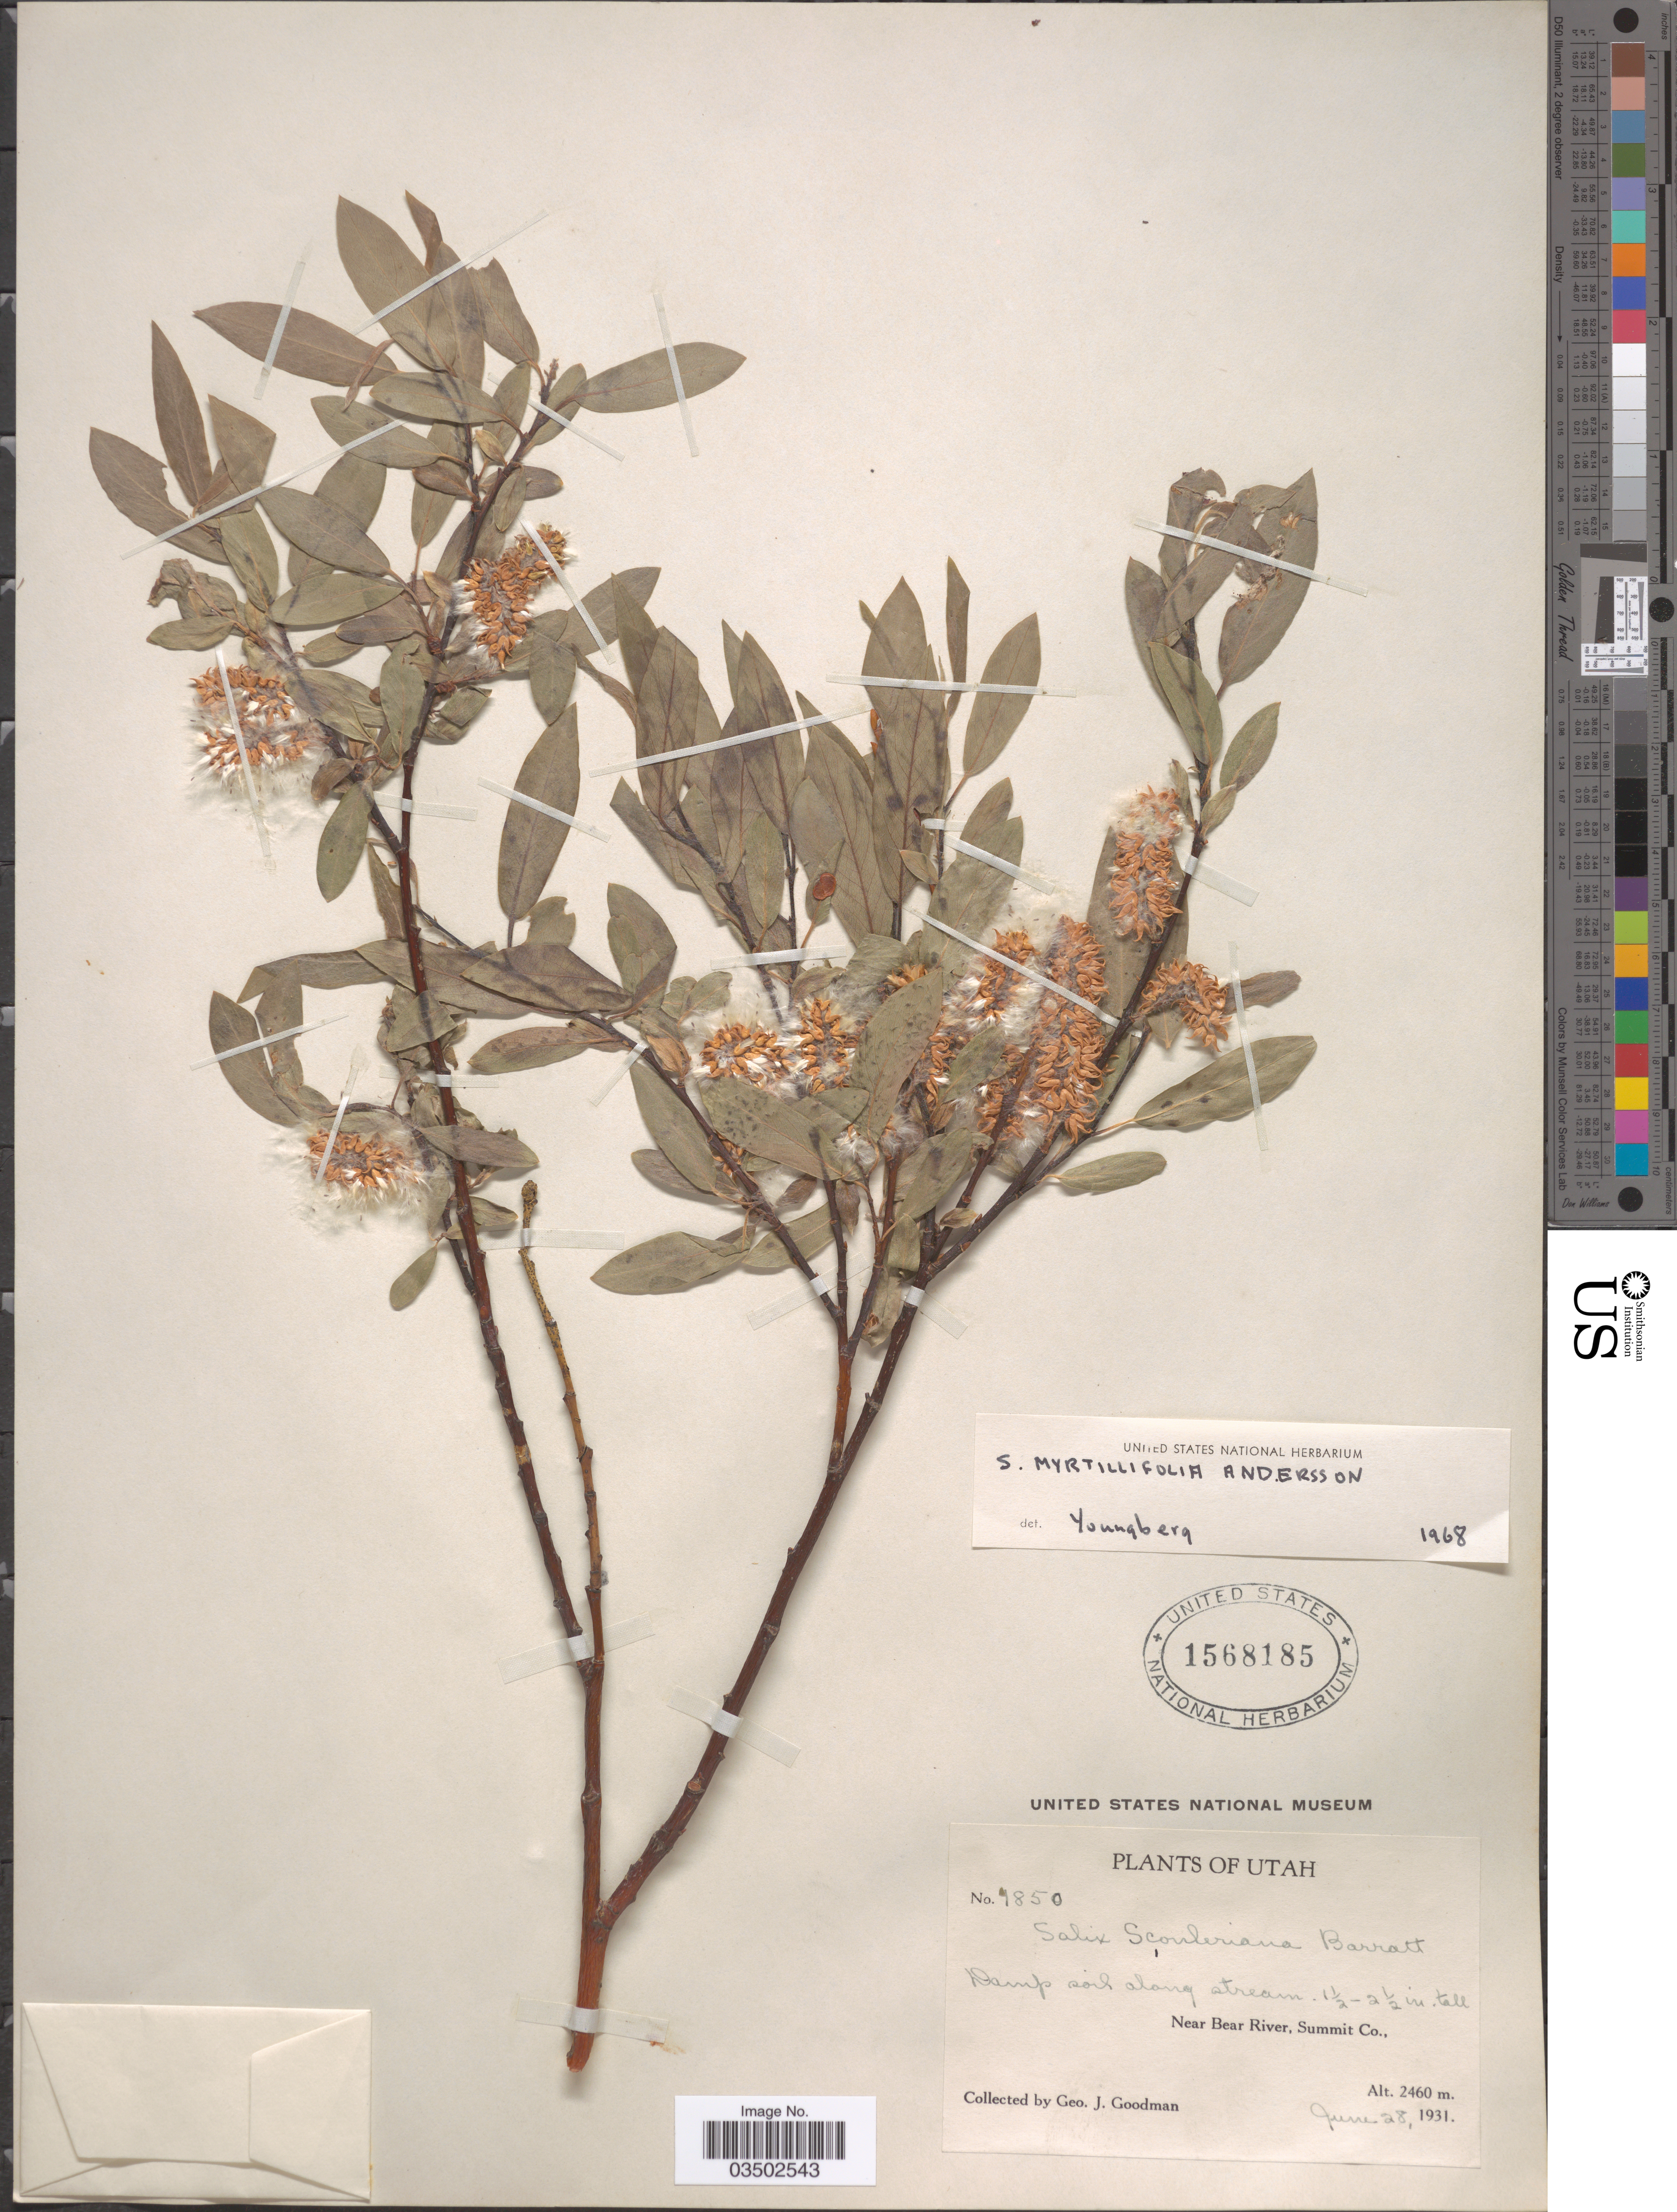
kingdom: Plantae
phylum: Tracheophyta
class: Magnoliopsida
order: Malpighiales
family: Salicaceae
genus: Salix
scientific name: Salix pseudocordata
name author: (Andersson) Andersson ex Rydb.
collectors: G. J. Goodman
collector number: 1850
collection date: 1931-06-28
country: United States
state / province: Utah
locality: Along stream. Near Bear River, Summit Co.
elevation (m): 2460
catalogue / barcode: US 1568185